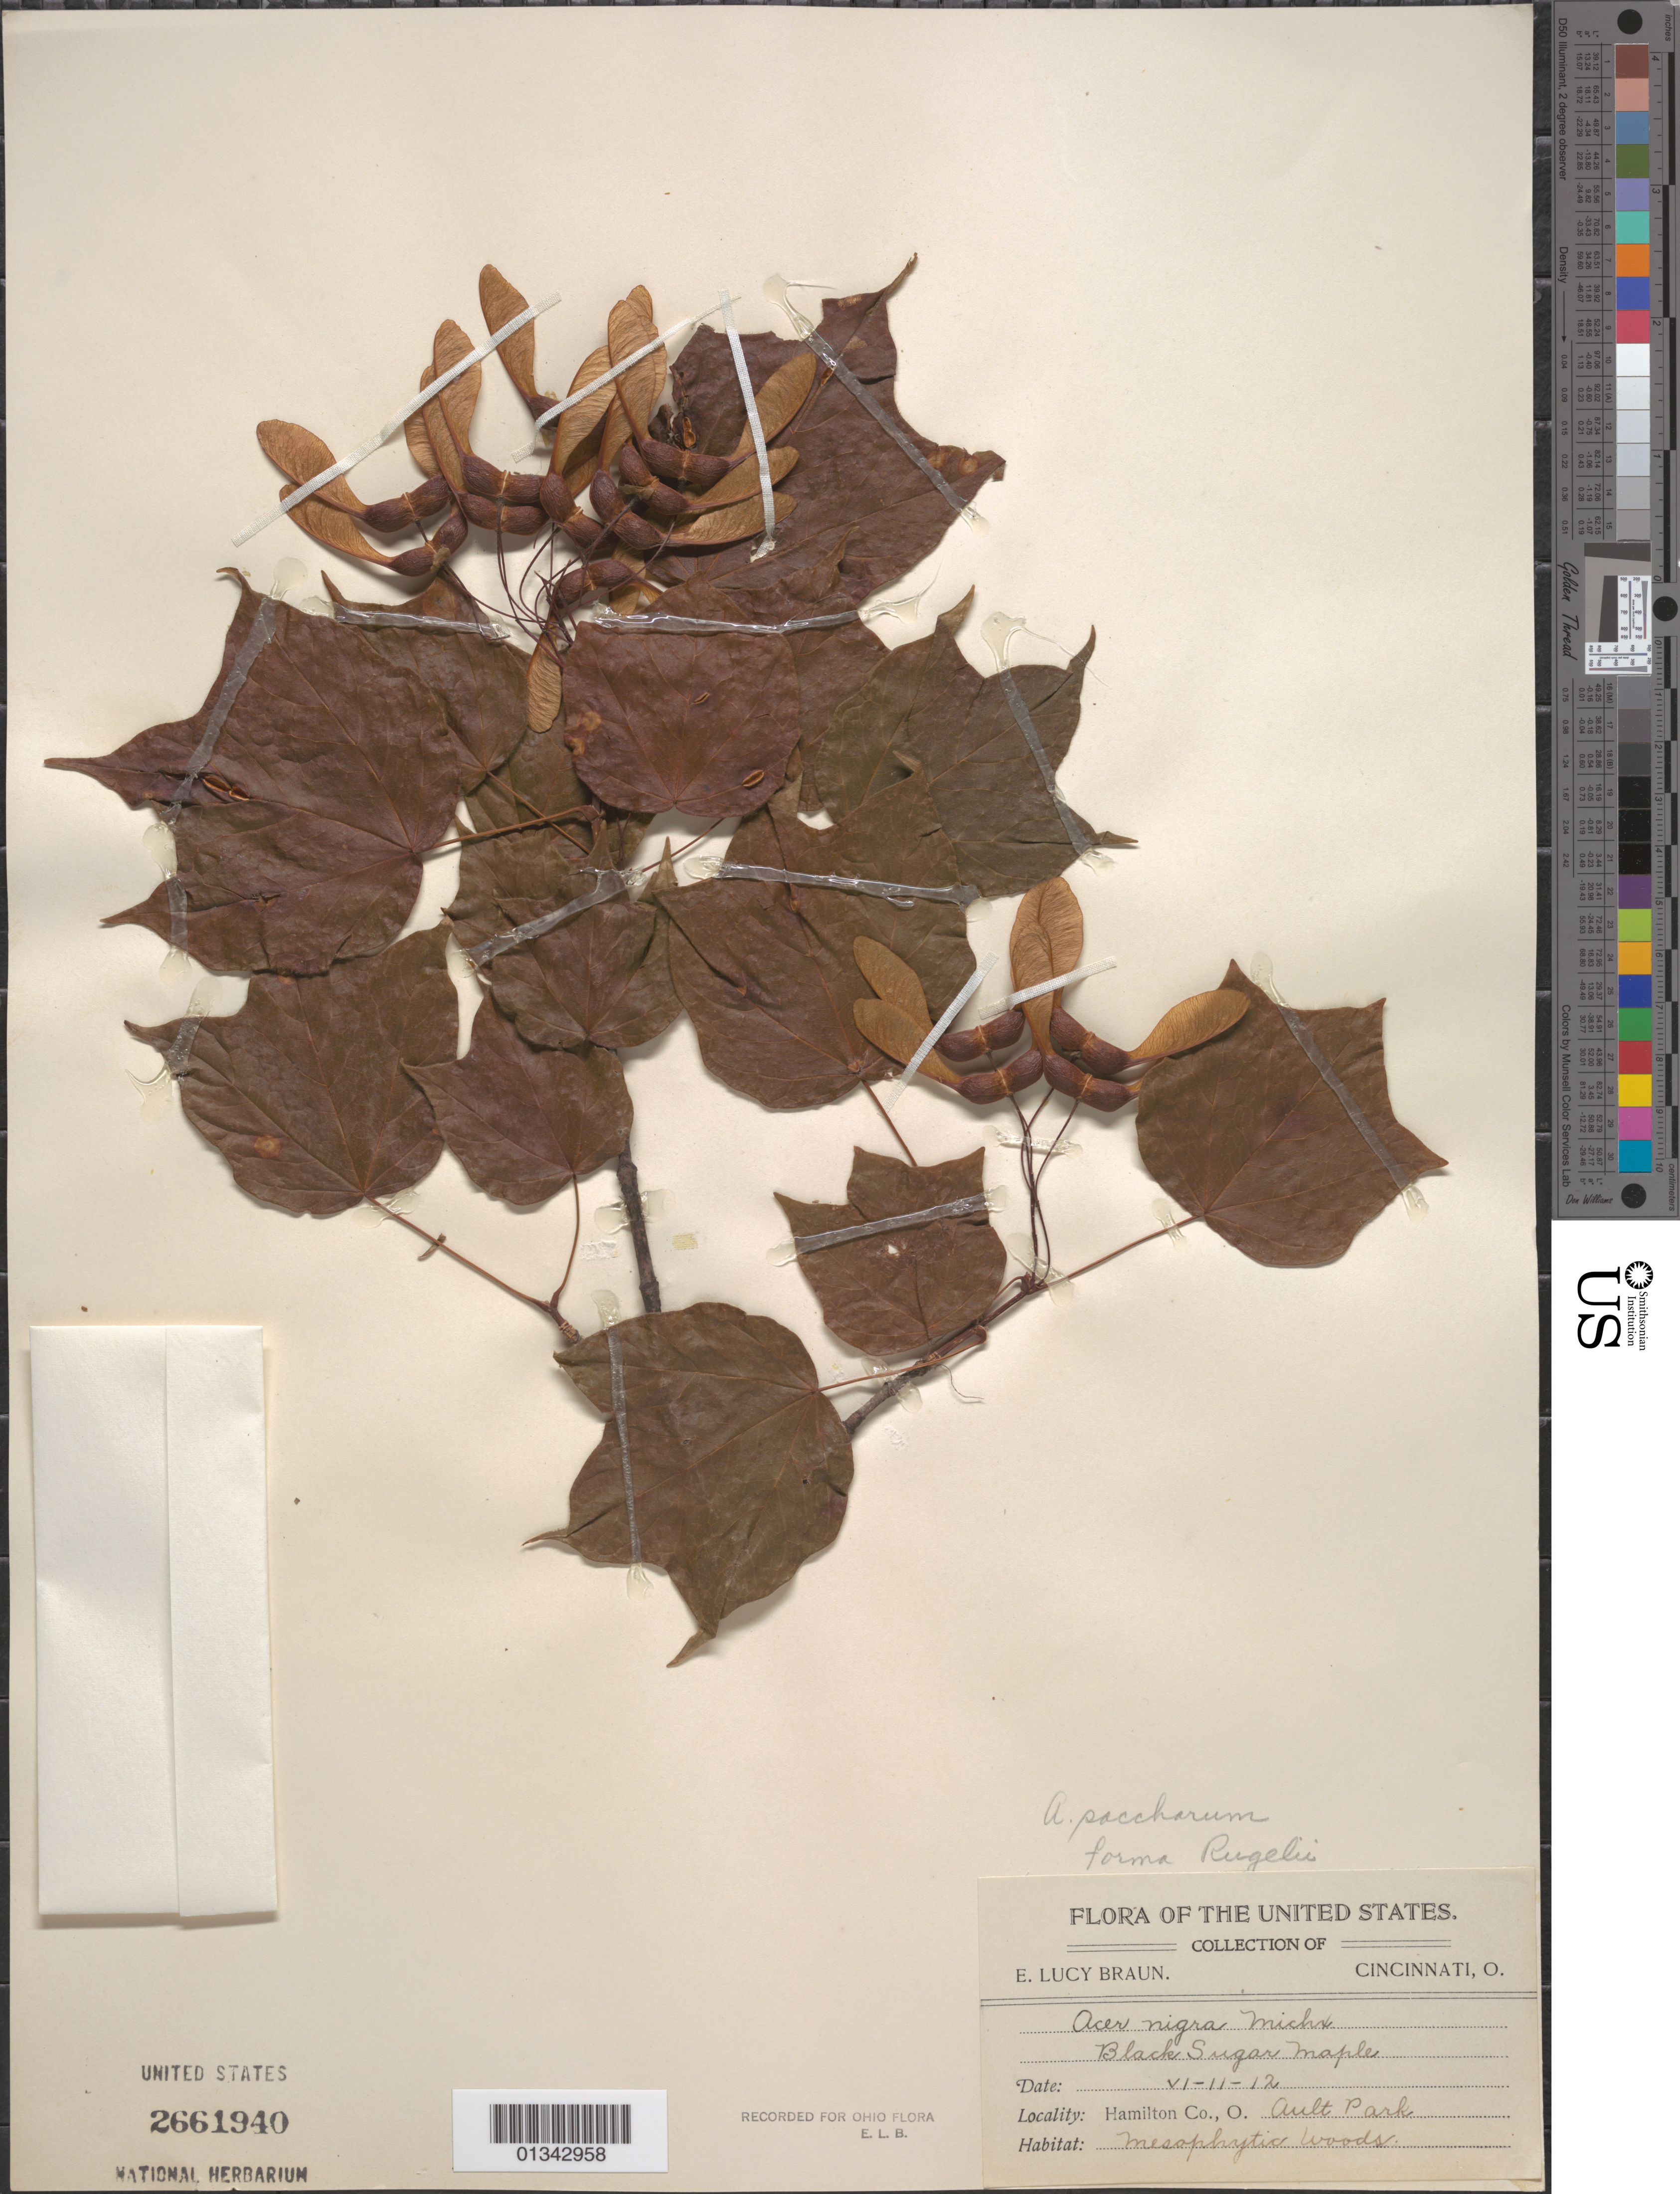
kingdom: Plantae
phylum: Tracheophyta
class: Magnoliopsida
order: Sapindales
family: Sapindaceae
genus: Acer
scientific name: Acer saccharum var. rugelii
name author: (Pax) Rehder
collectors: E. L. Braun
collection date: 1912-06-11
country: United States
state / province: Ohio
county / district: Hamilton County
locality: Hamilton County, Ault Park [Cincinnati]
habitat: Mesophytic woods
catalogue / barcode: US 26611940